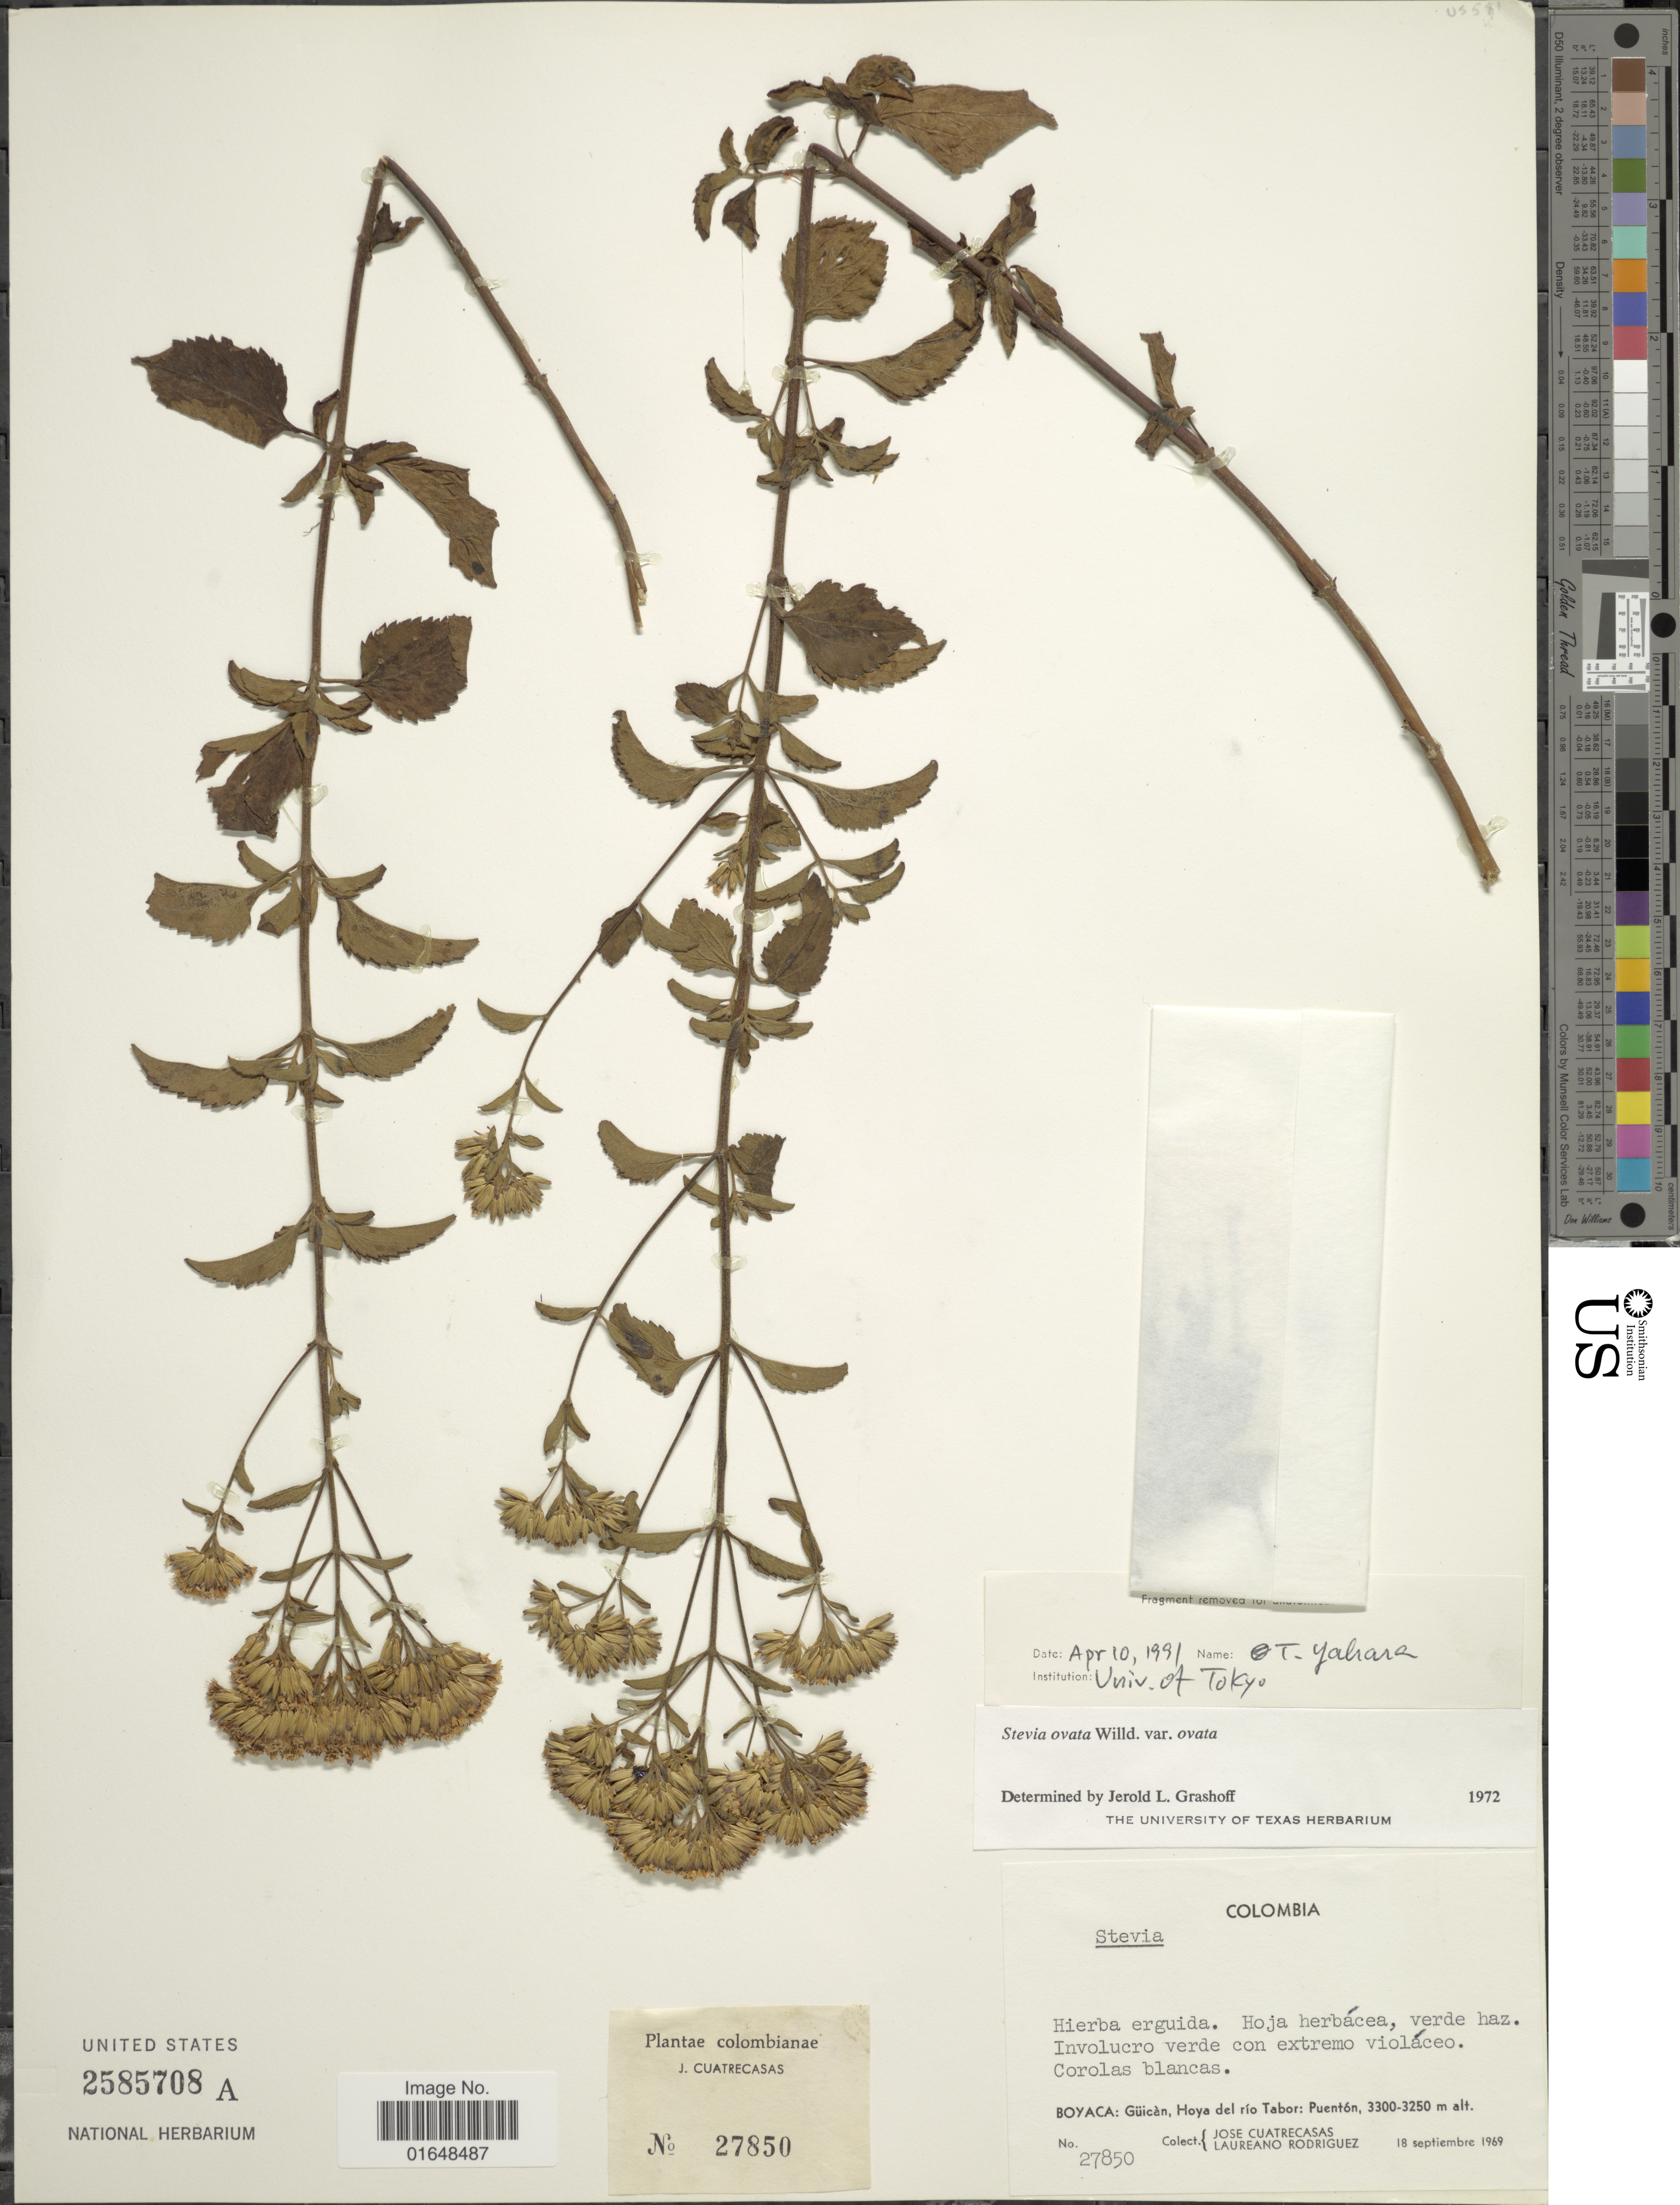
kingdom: Plantae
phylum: Tracheophyta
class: Magnoliopsida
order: Asterales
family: Asteraceae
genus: Stevia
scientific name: Stevia ovata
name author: Willd.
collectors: J. Cuatrecasas & L. Rodriguez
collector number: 27850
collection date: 1969-09-18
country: Colombia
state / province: Boyacá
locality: Boyaca: Güicàn, Hoya del río Tabor: Puentón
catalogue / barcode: US 2585708A